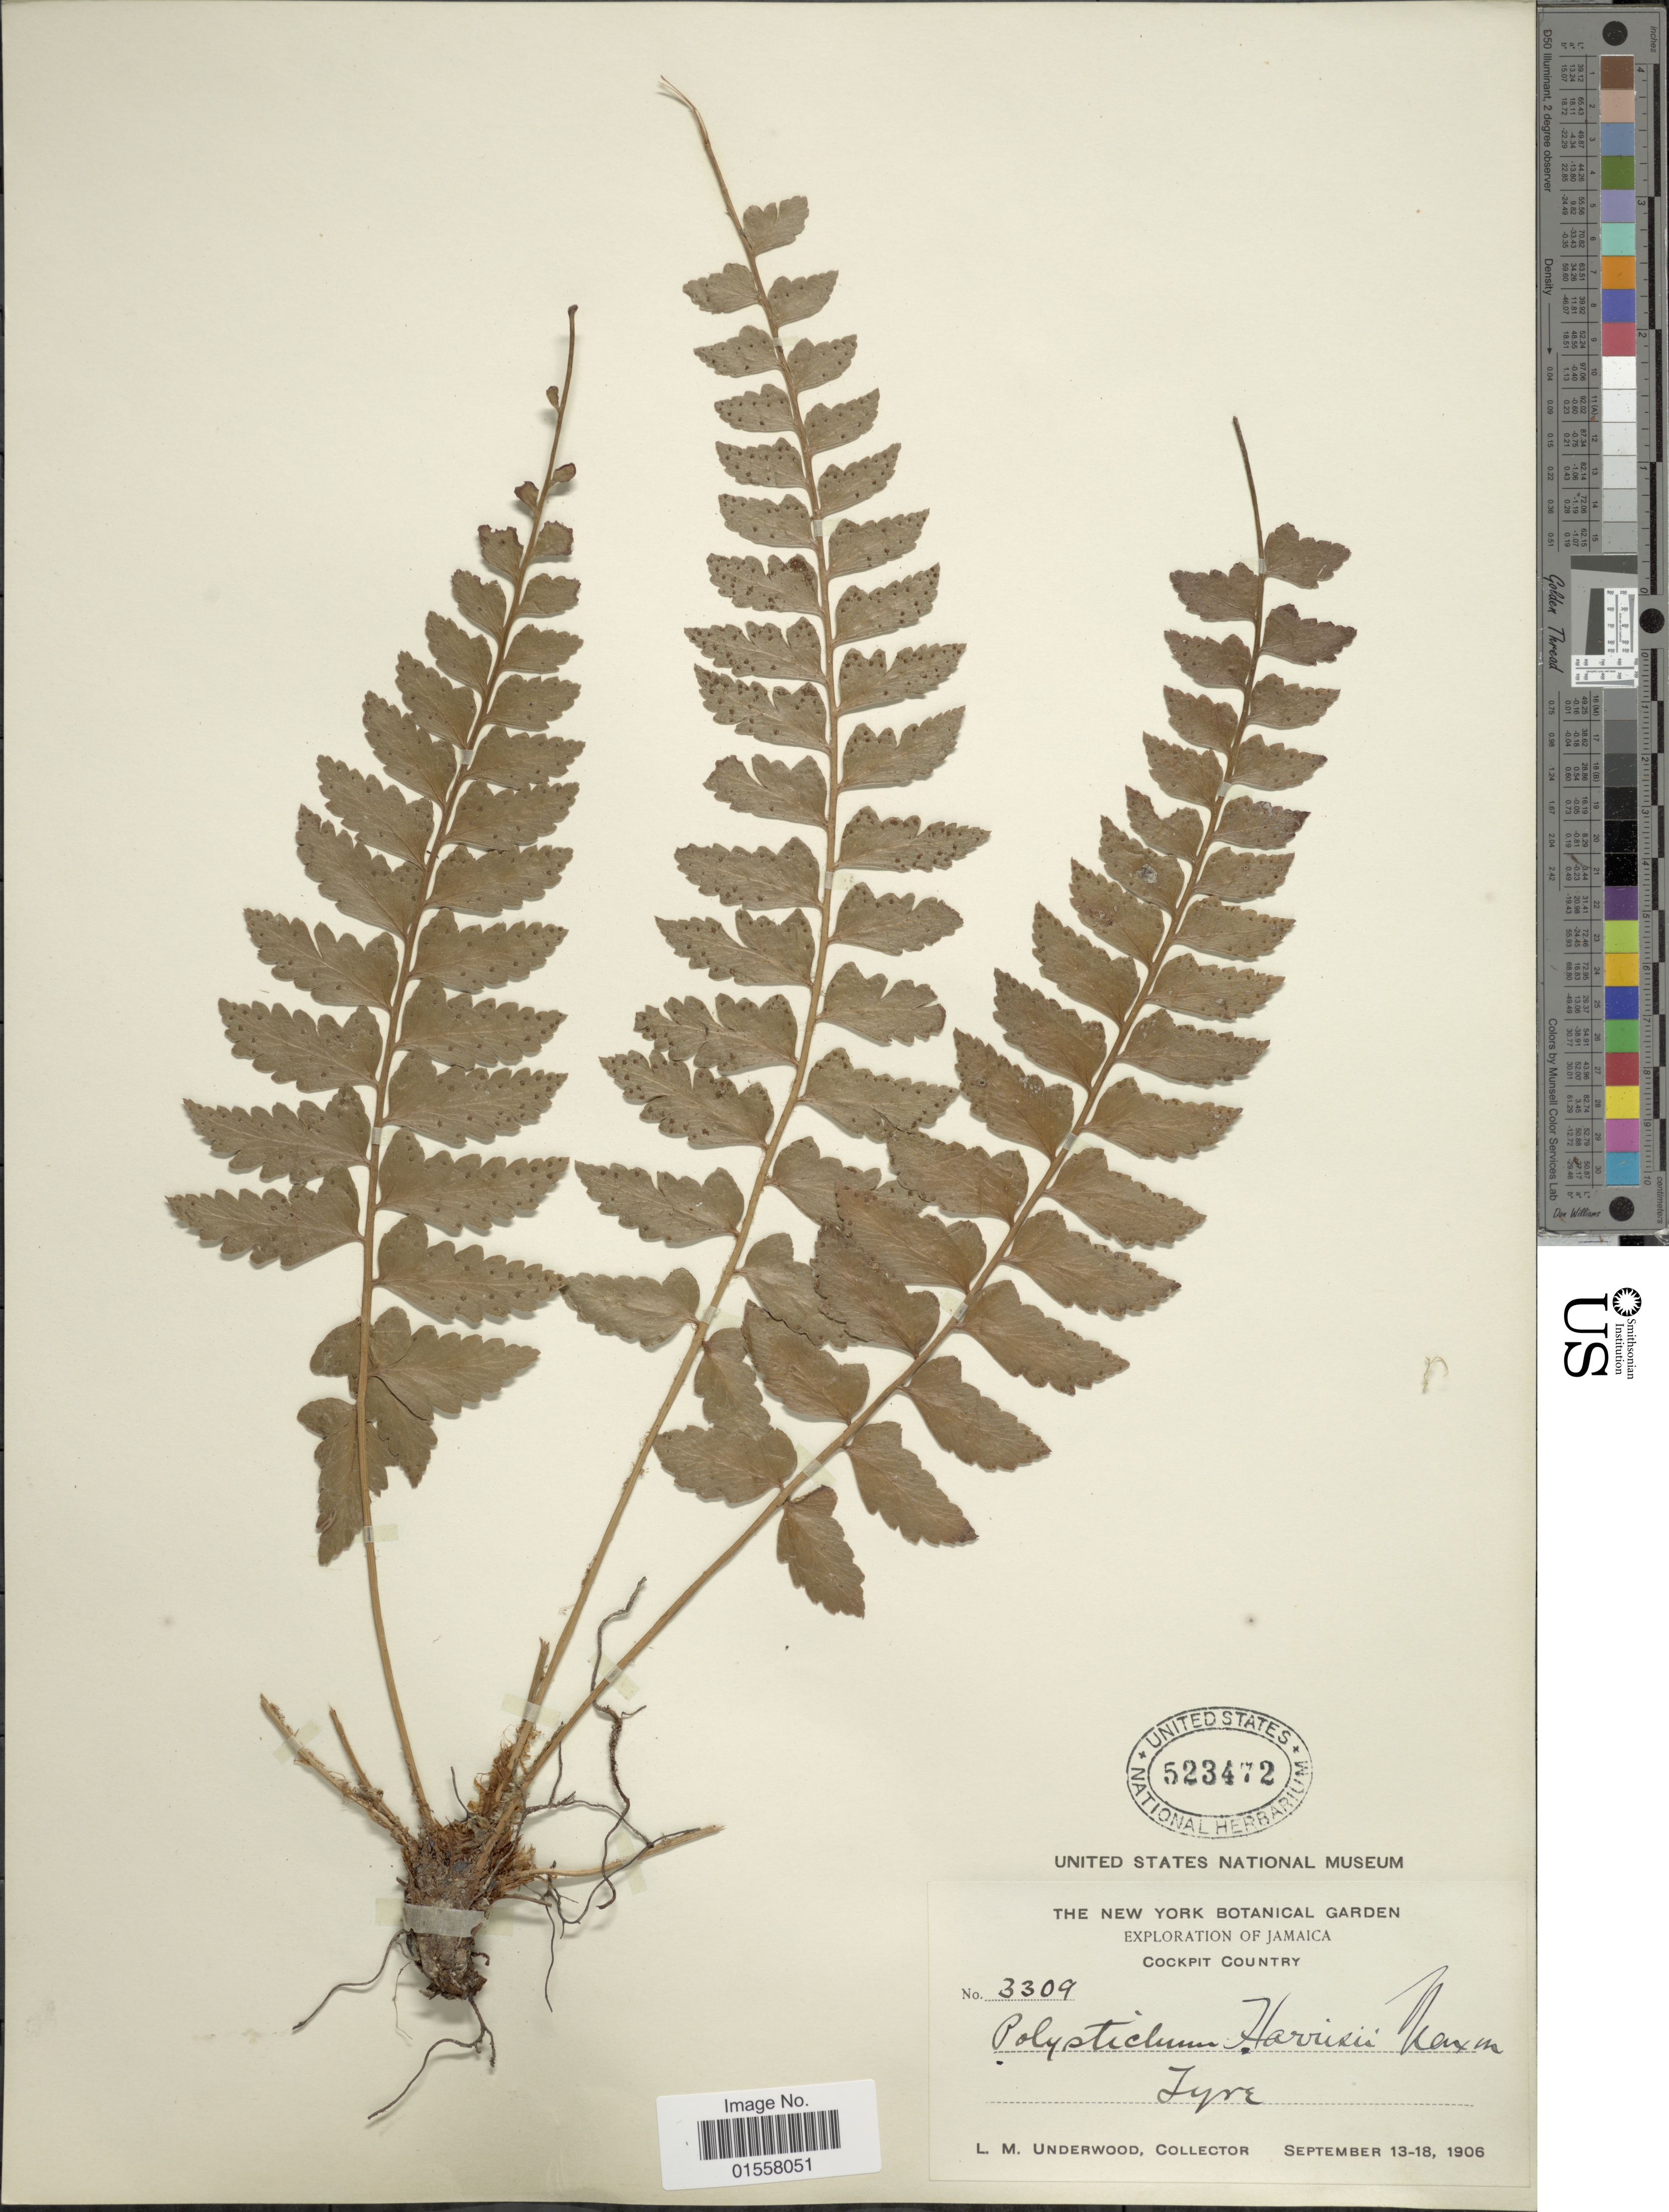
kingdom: Plantae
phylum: Tracheophyta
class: Polypodiopsida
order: Polypodiales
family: Dryopteridaceae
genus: Polystichum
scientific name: Polystichum harrisii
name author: Maxon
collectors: L. M. Underwood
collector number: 3309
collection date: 1906-09-13/1906-09-18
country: Jamaica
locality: Cockpit Country, Zyre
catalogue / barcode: US 523472